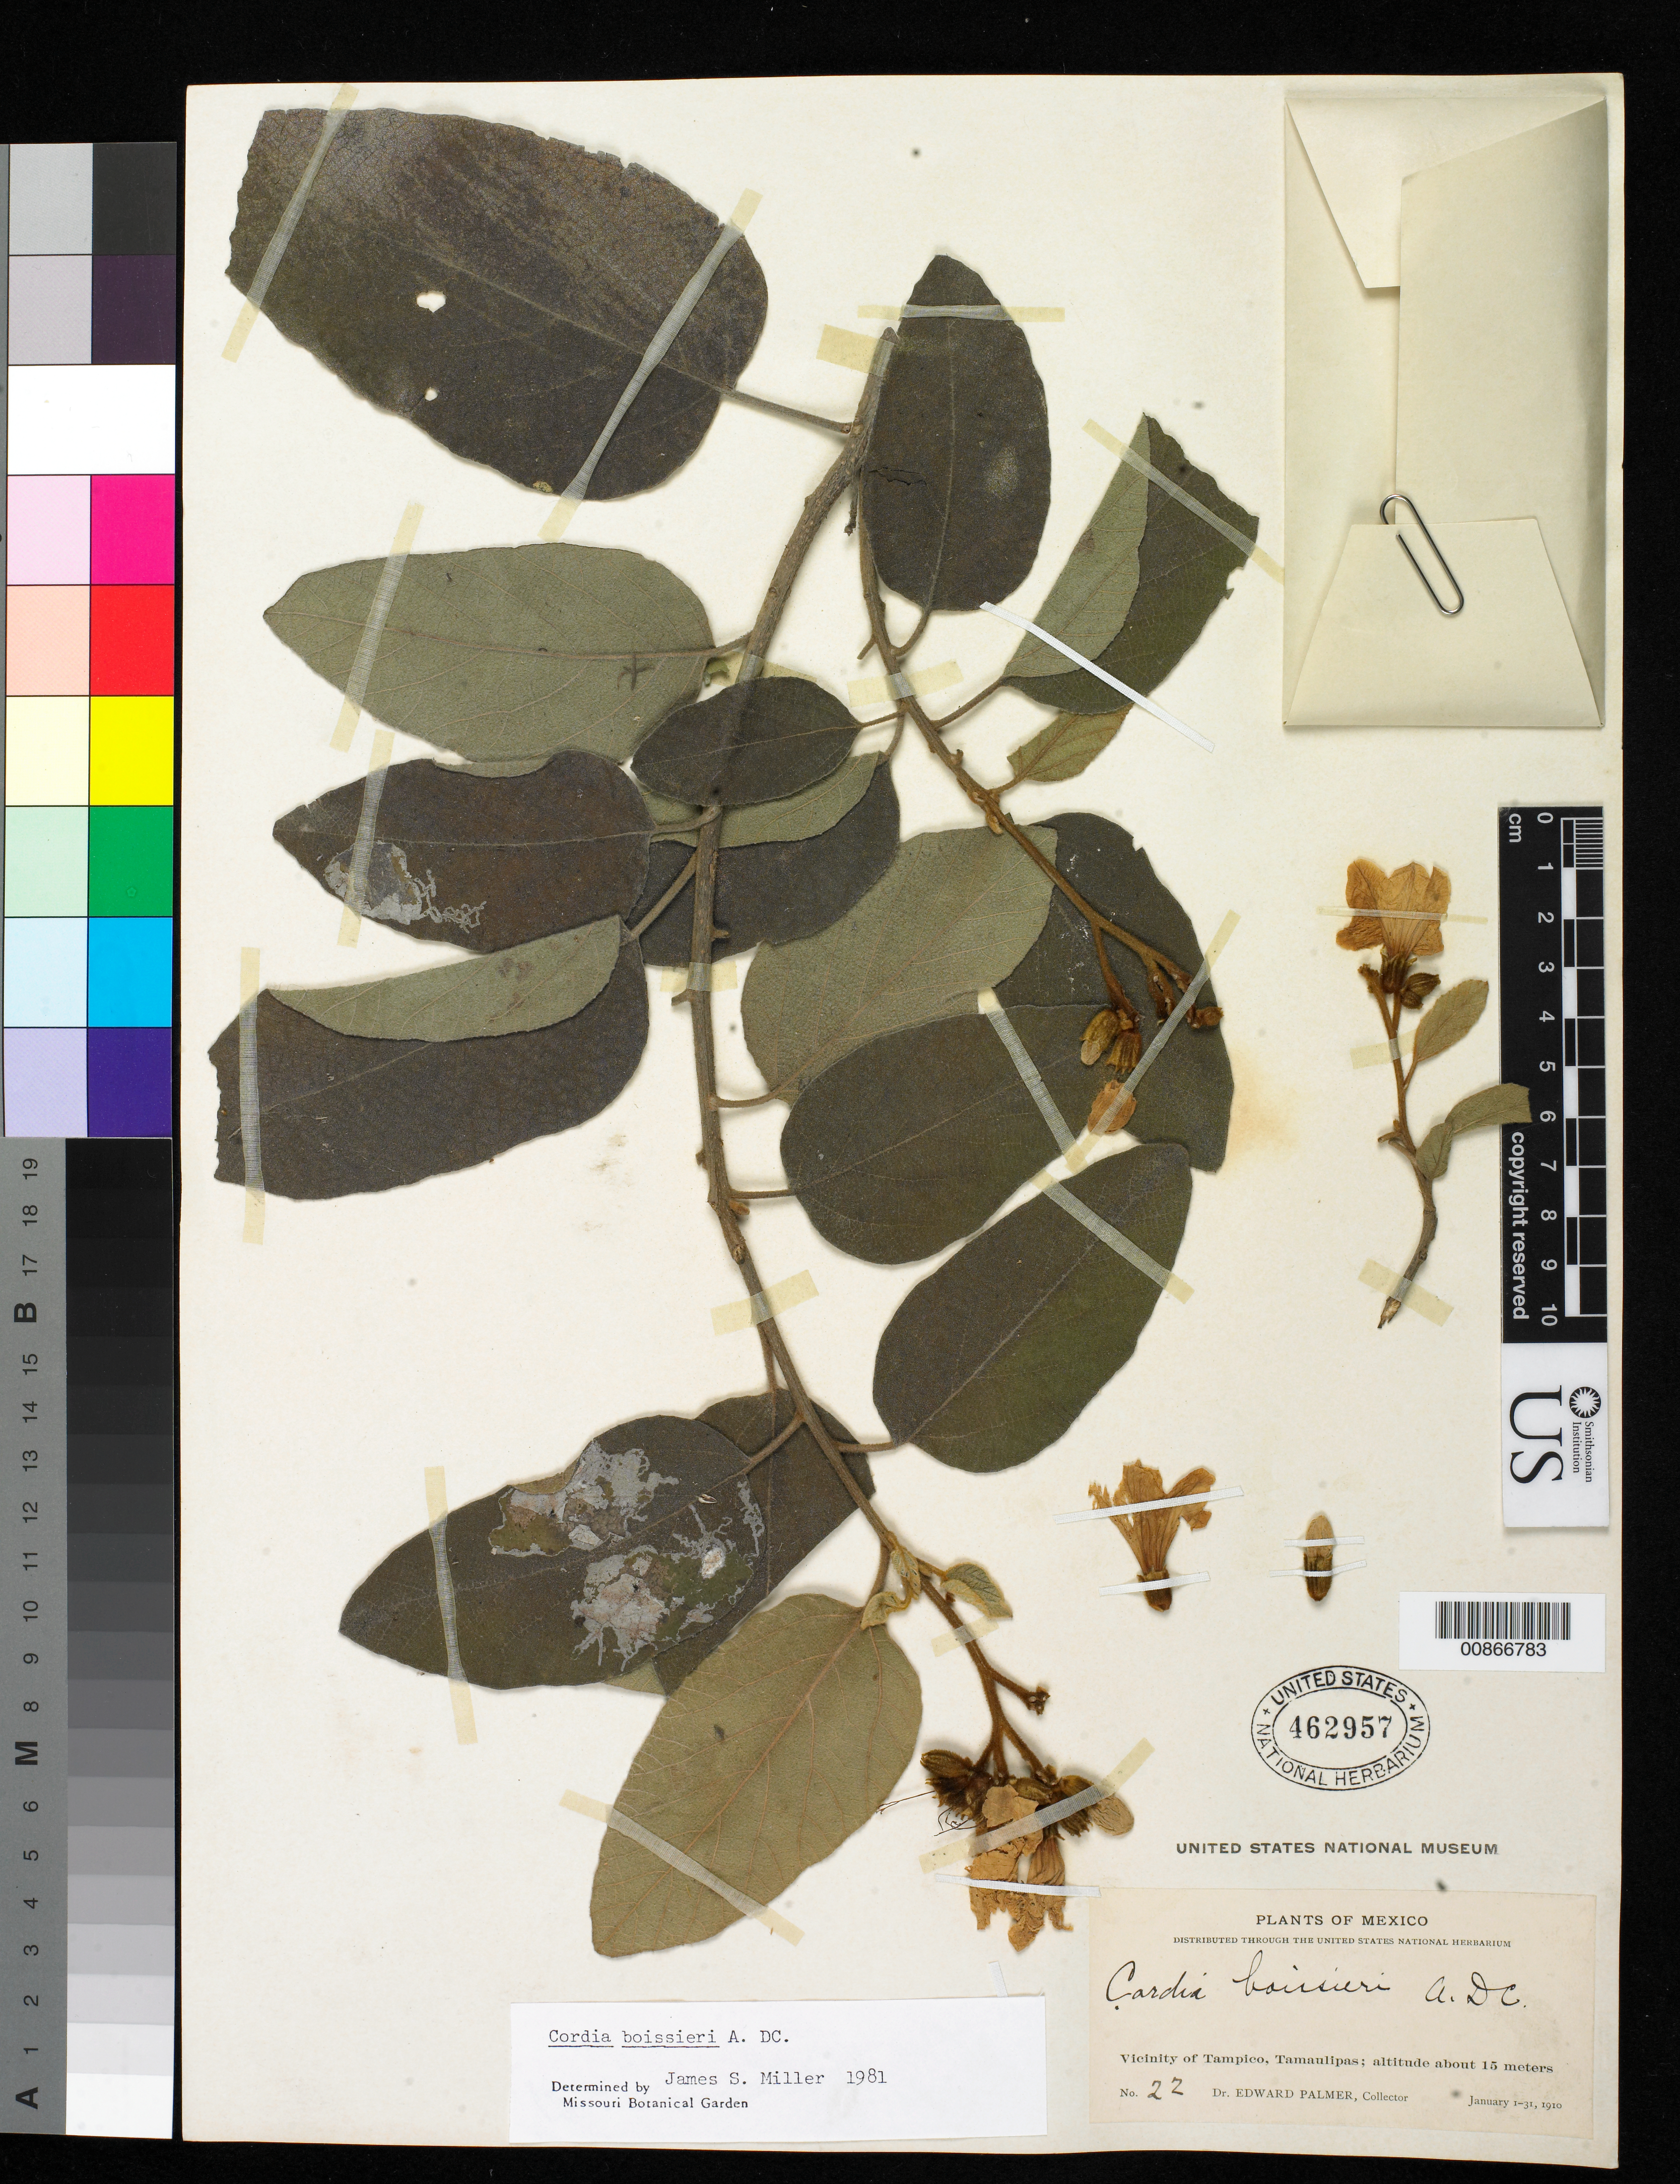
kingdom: Plantae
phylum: Tracheophyta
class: Magnoliopsida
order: Boraginales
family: Cordiaceae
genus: Cordia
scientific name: Cordia boissieri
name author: A. DC.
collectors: E. Palmer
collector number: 22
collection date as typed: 01 Jan 1910 to 31 Jan 1910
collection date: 1910-01-01/1910-01-31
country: Mexico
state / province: Tamaulipas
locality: Vicinity of Tampico, Tamaulipas.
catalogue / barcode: US 462957